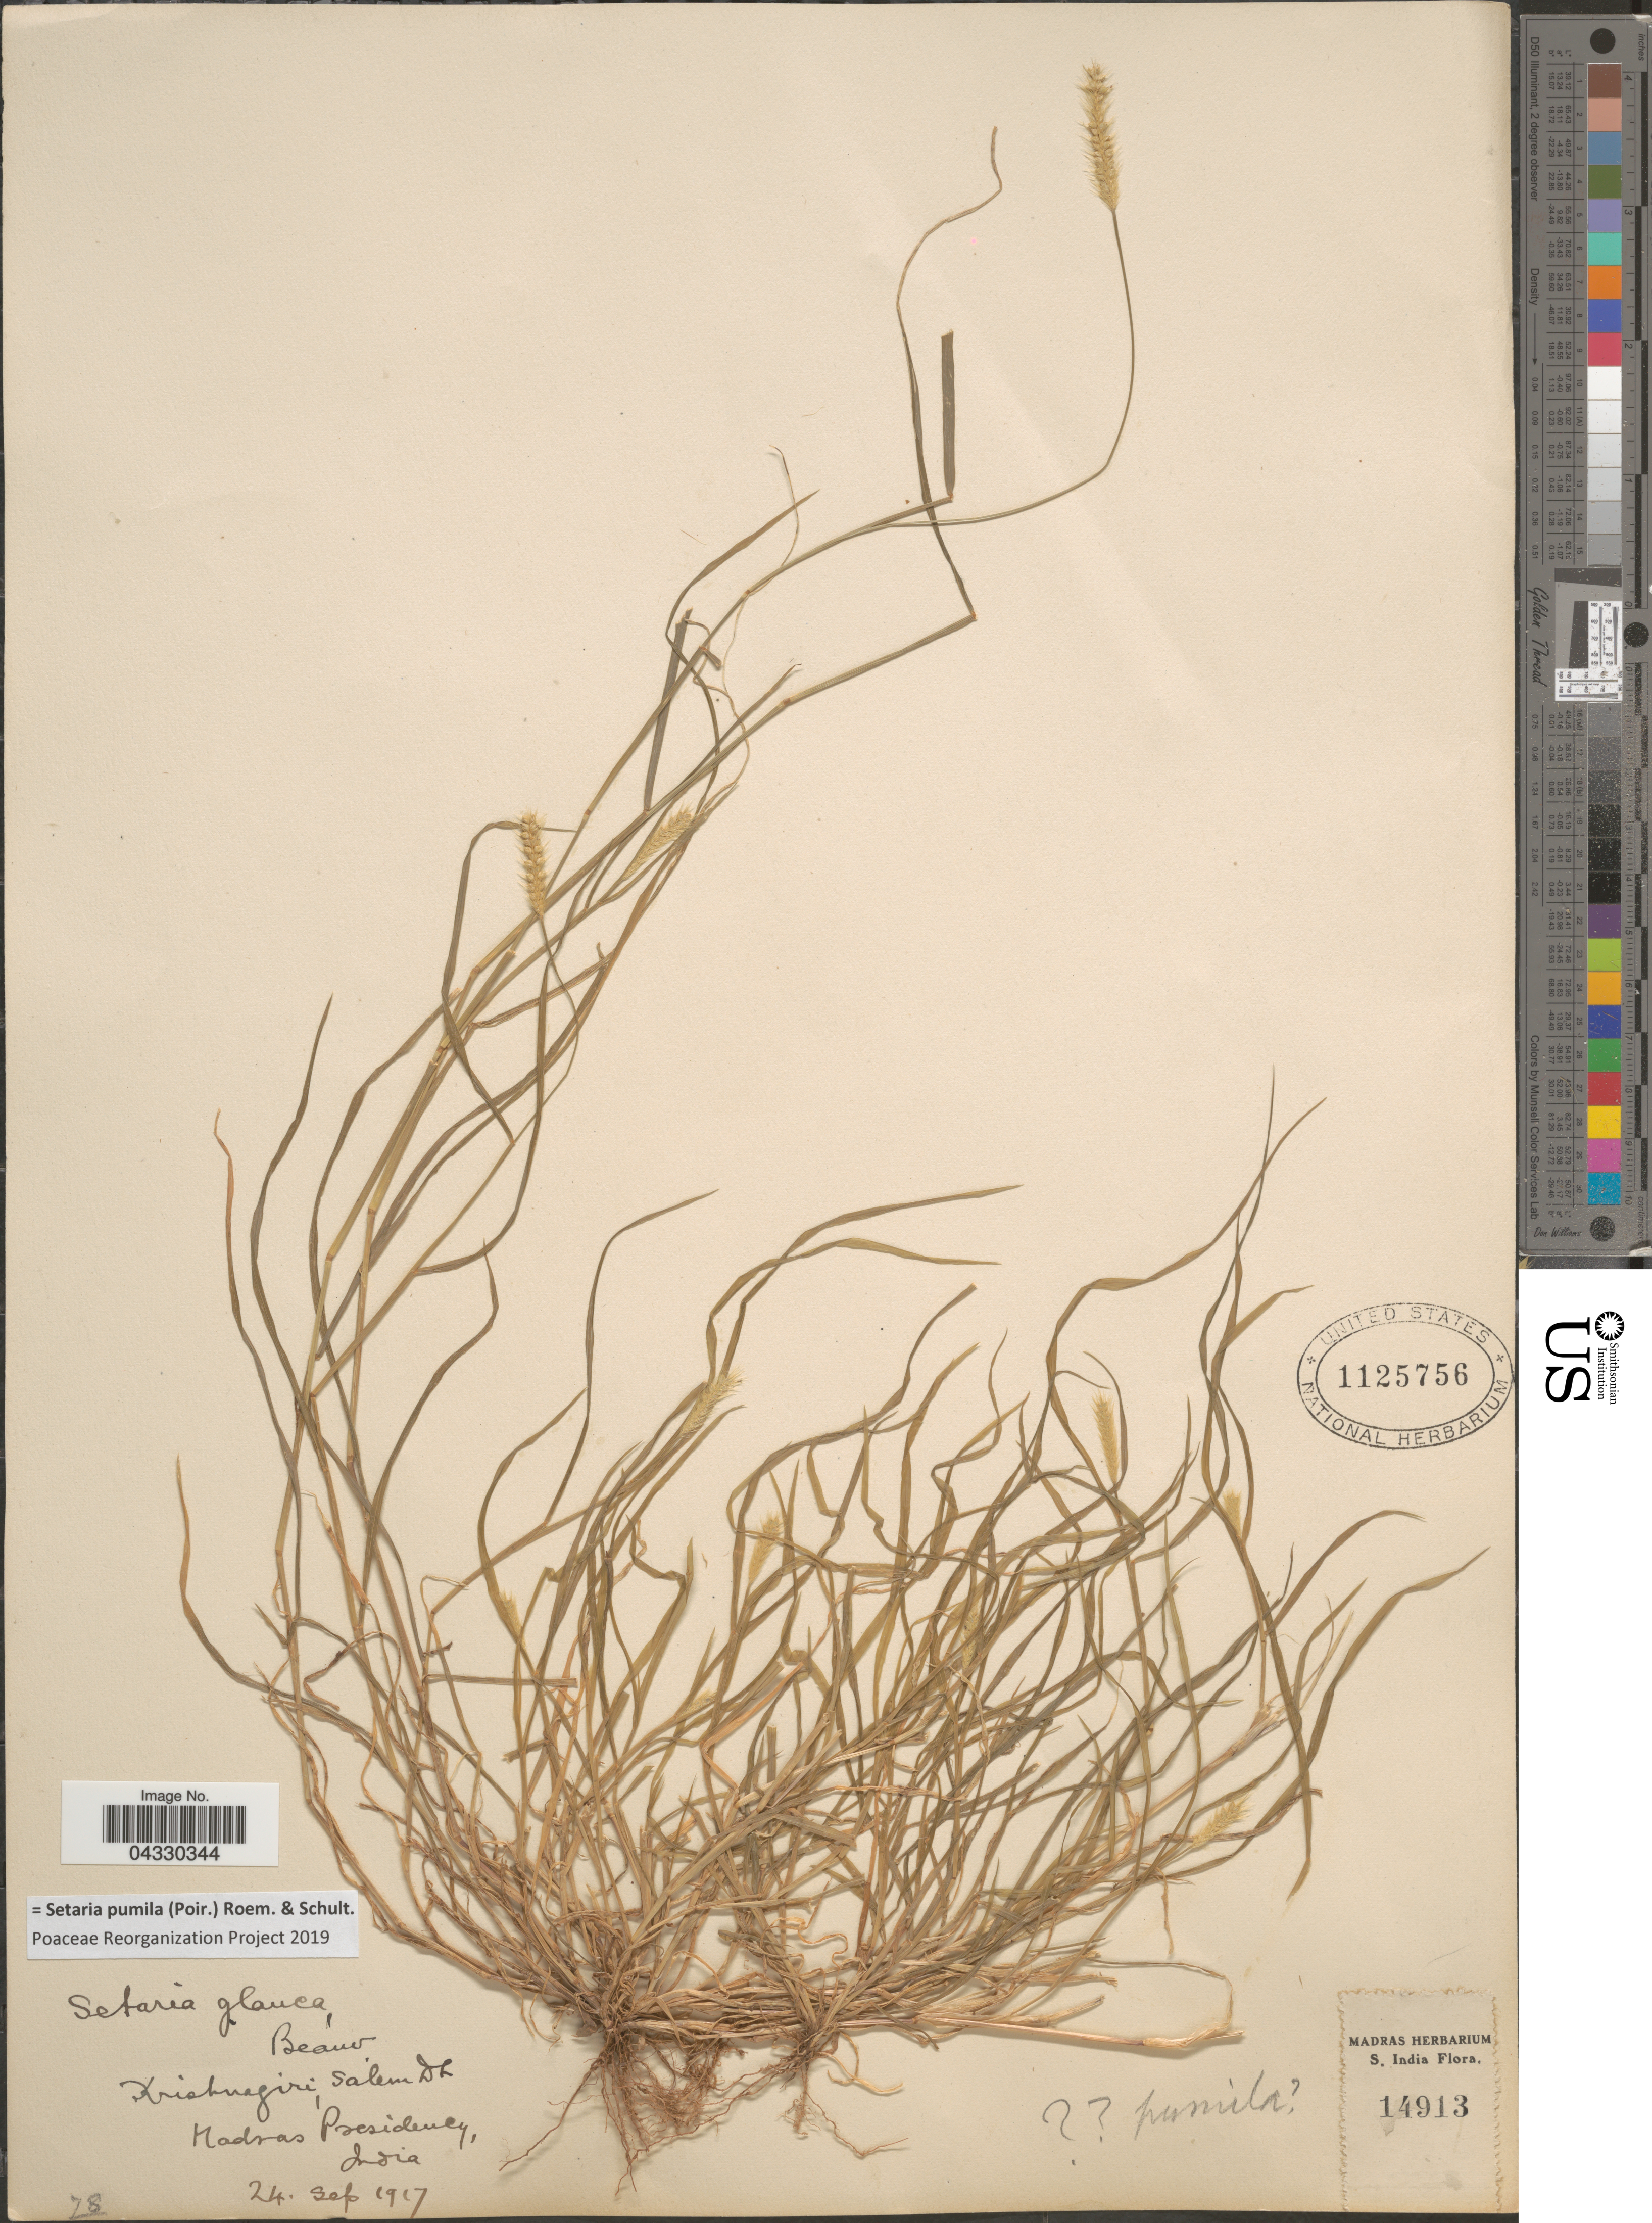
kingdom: Plantae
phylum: Tracheophyta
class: Liliopsida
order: Poales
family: Poaceae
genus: Setaria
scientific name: Setaria pumila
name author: (Poir.) Roem. & Schult.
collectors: Ex herb. Madras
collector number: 14913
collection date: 1917-09-24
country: India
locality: Krishnagiri, Salem DL. Madras Presidency.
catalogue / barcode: US 1125756